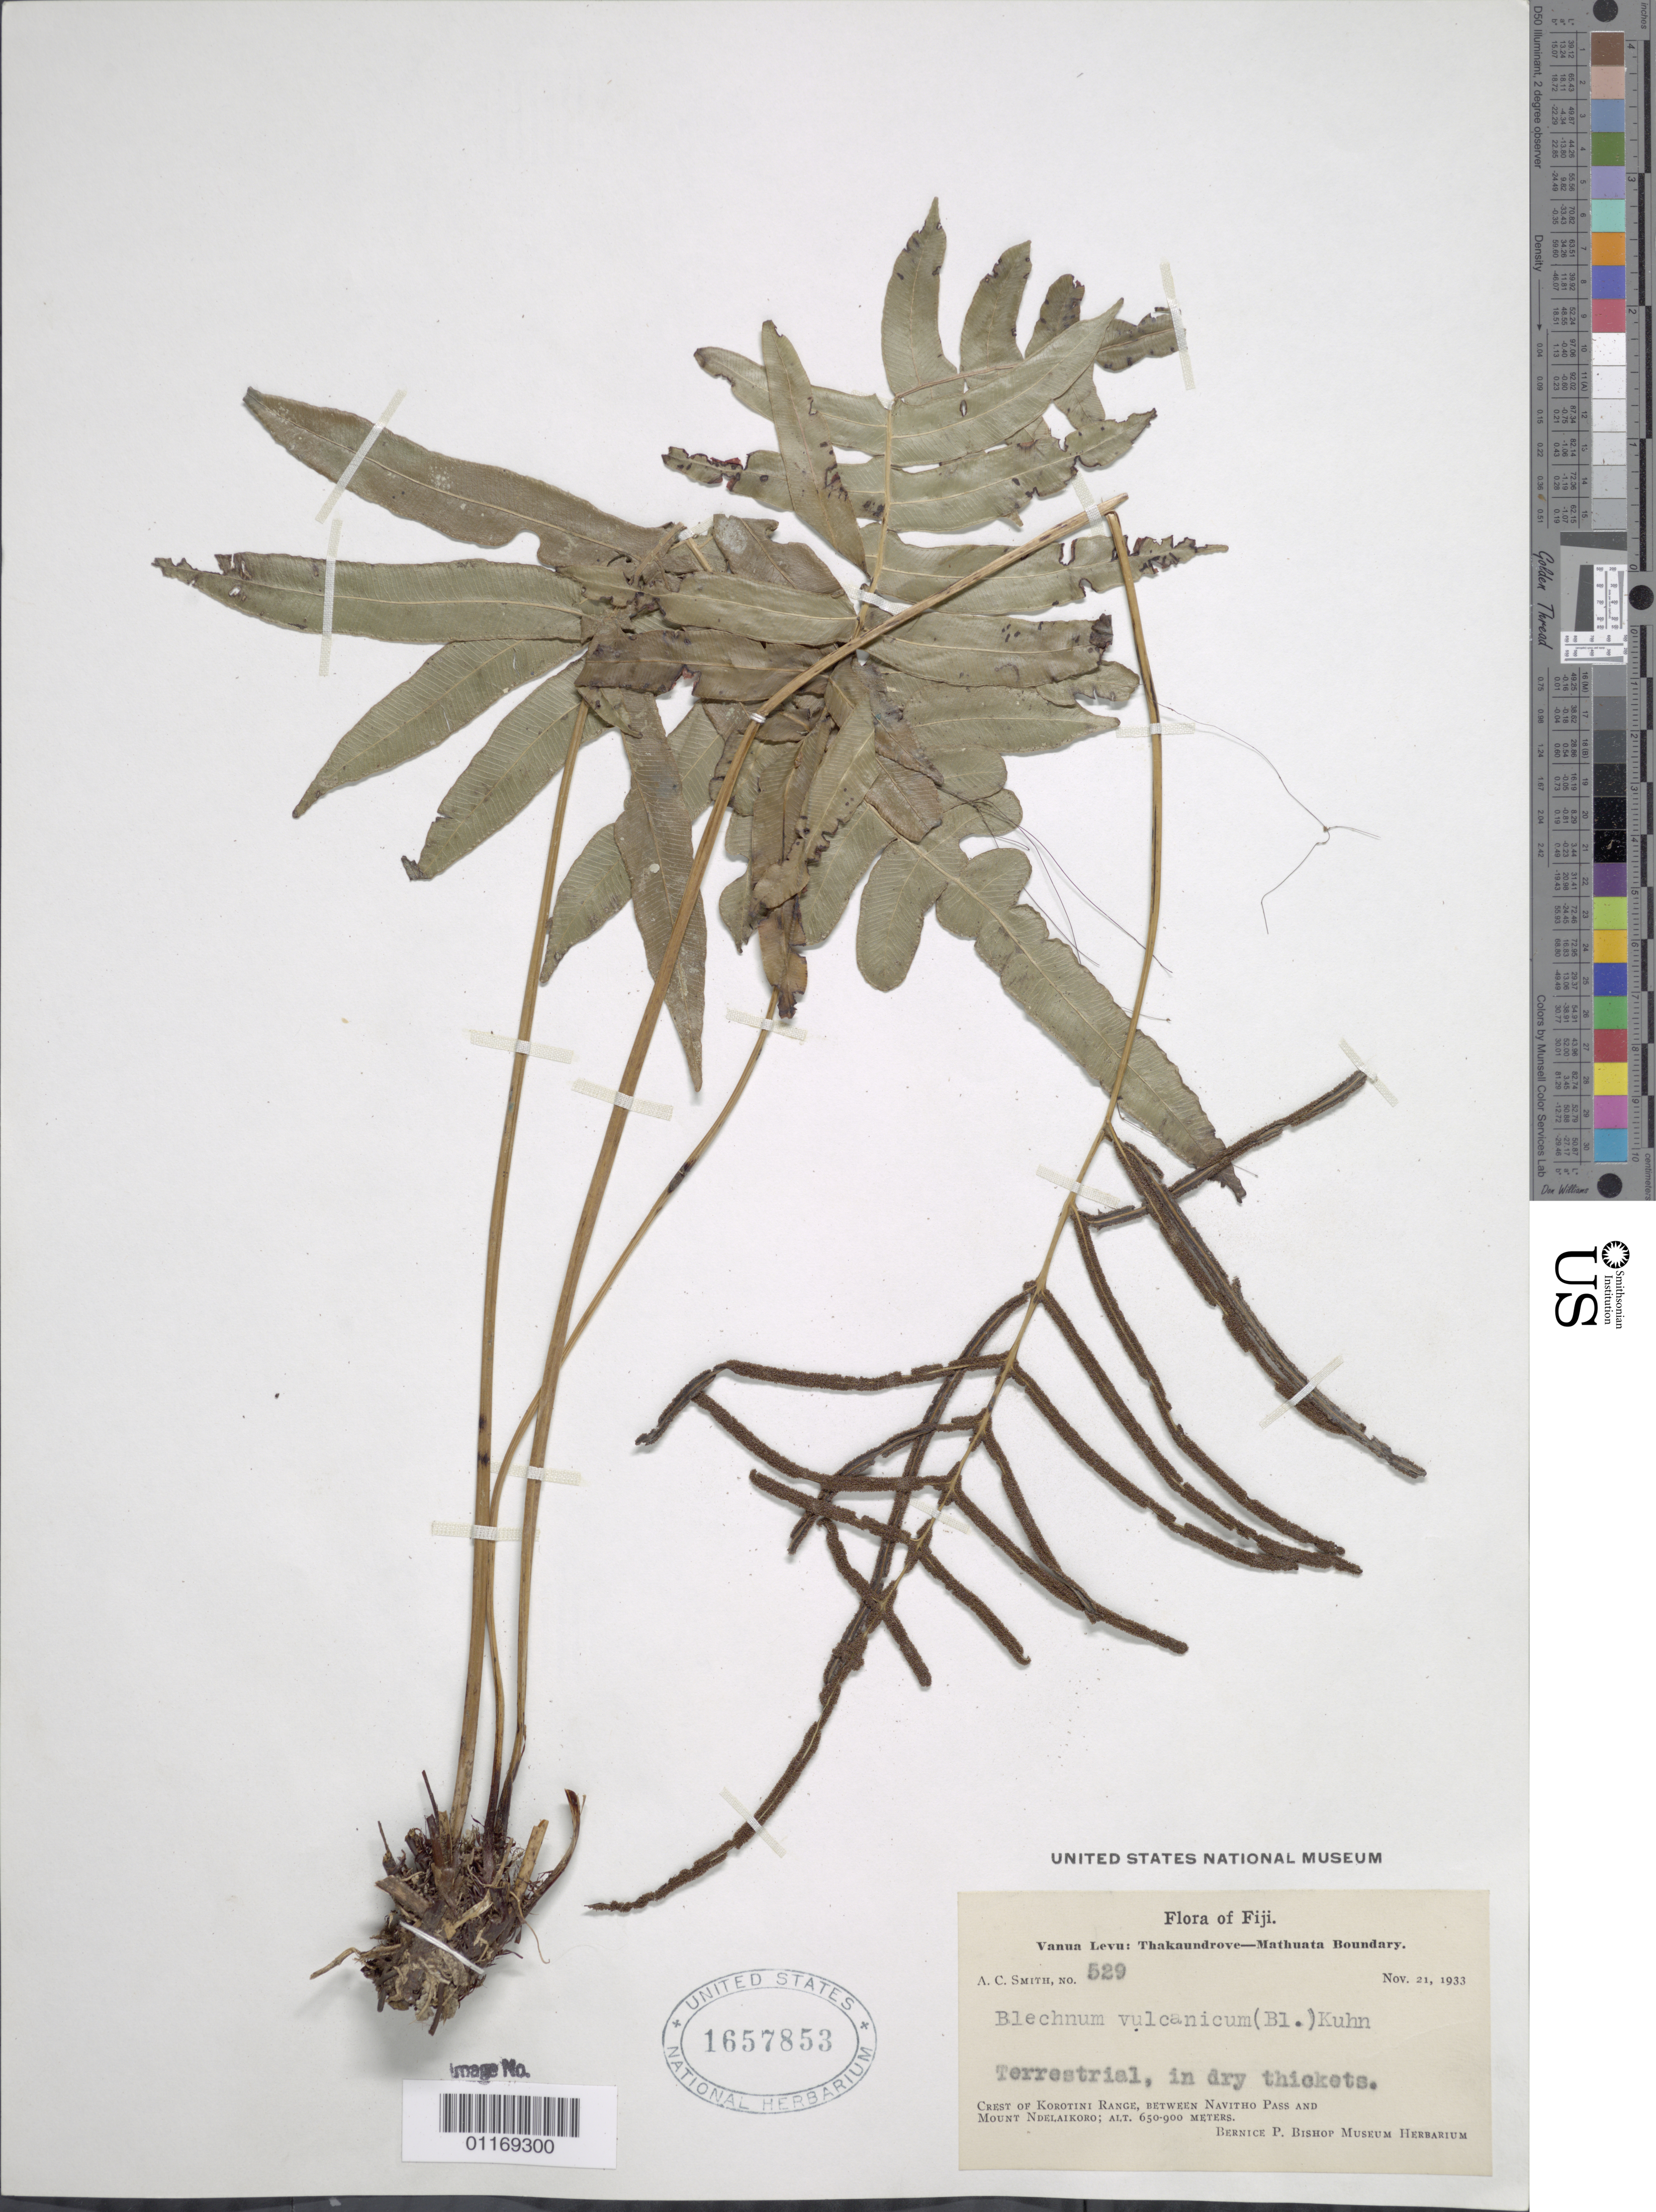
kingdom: Plantae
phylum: Tracheophyta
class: Polypodiopsida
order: Polypodiales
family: Blechnaceae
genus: Blechnum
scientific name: Blechnum vulcanicum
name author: (Blume) Kuhn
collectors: A. C. Smith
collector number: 529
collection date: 1953-11-21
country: Fiji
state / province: Thakaundrove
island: Vanua Levu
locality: Crest of Korotini: Range, between Navitho Pass and Mount Ndelaikoro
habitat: in dry thickets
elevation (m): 650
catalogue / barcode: US 1657853